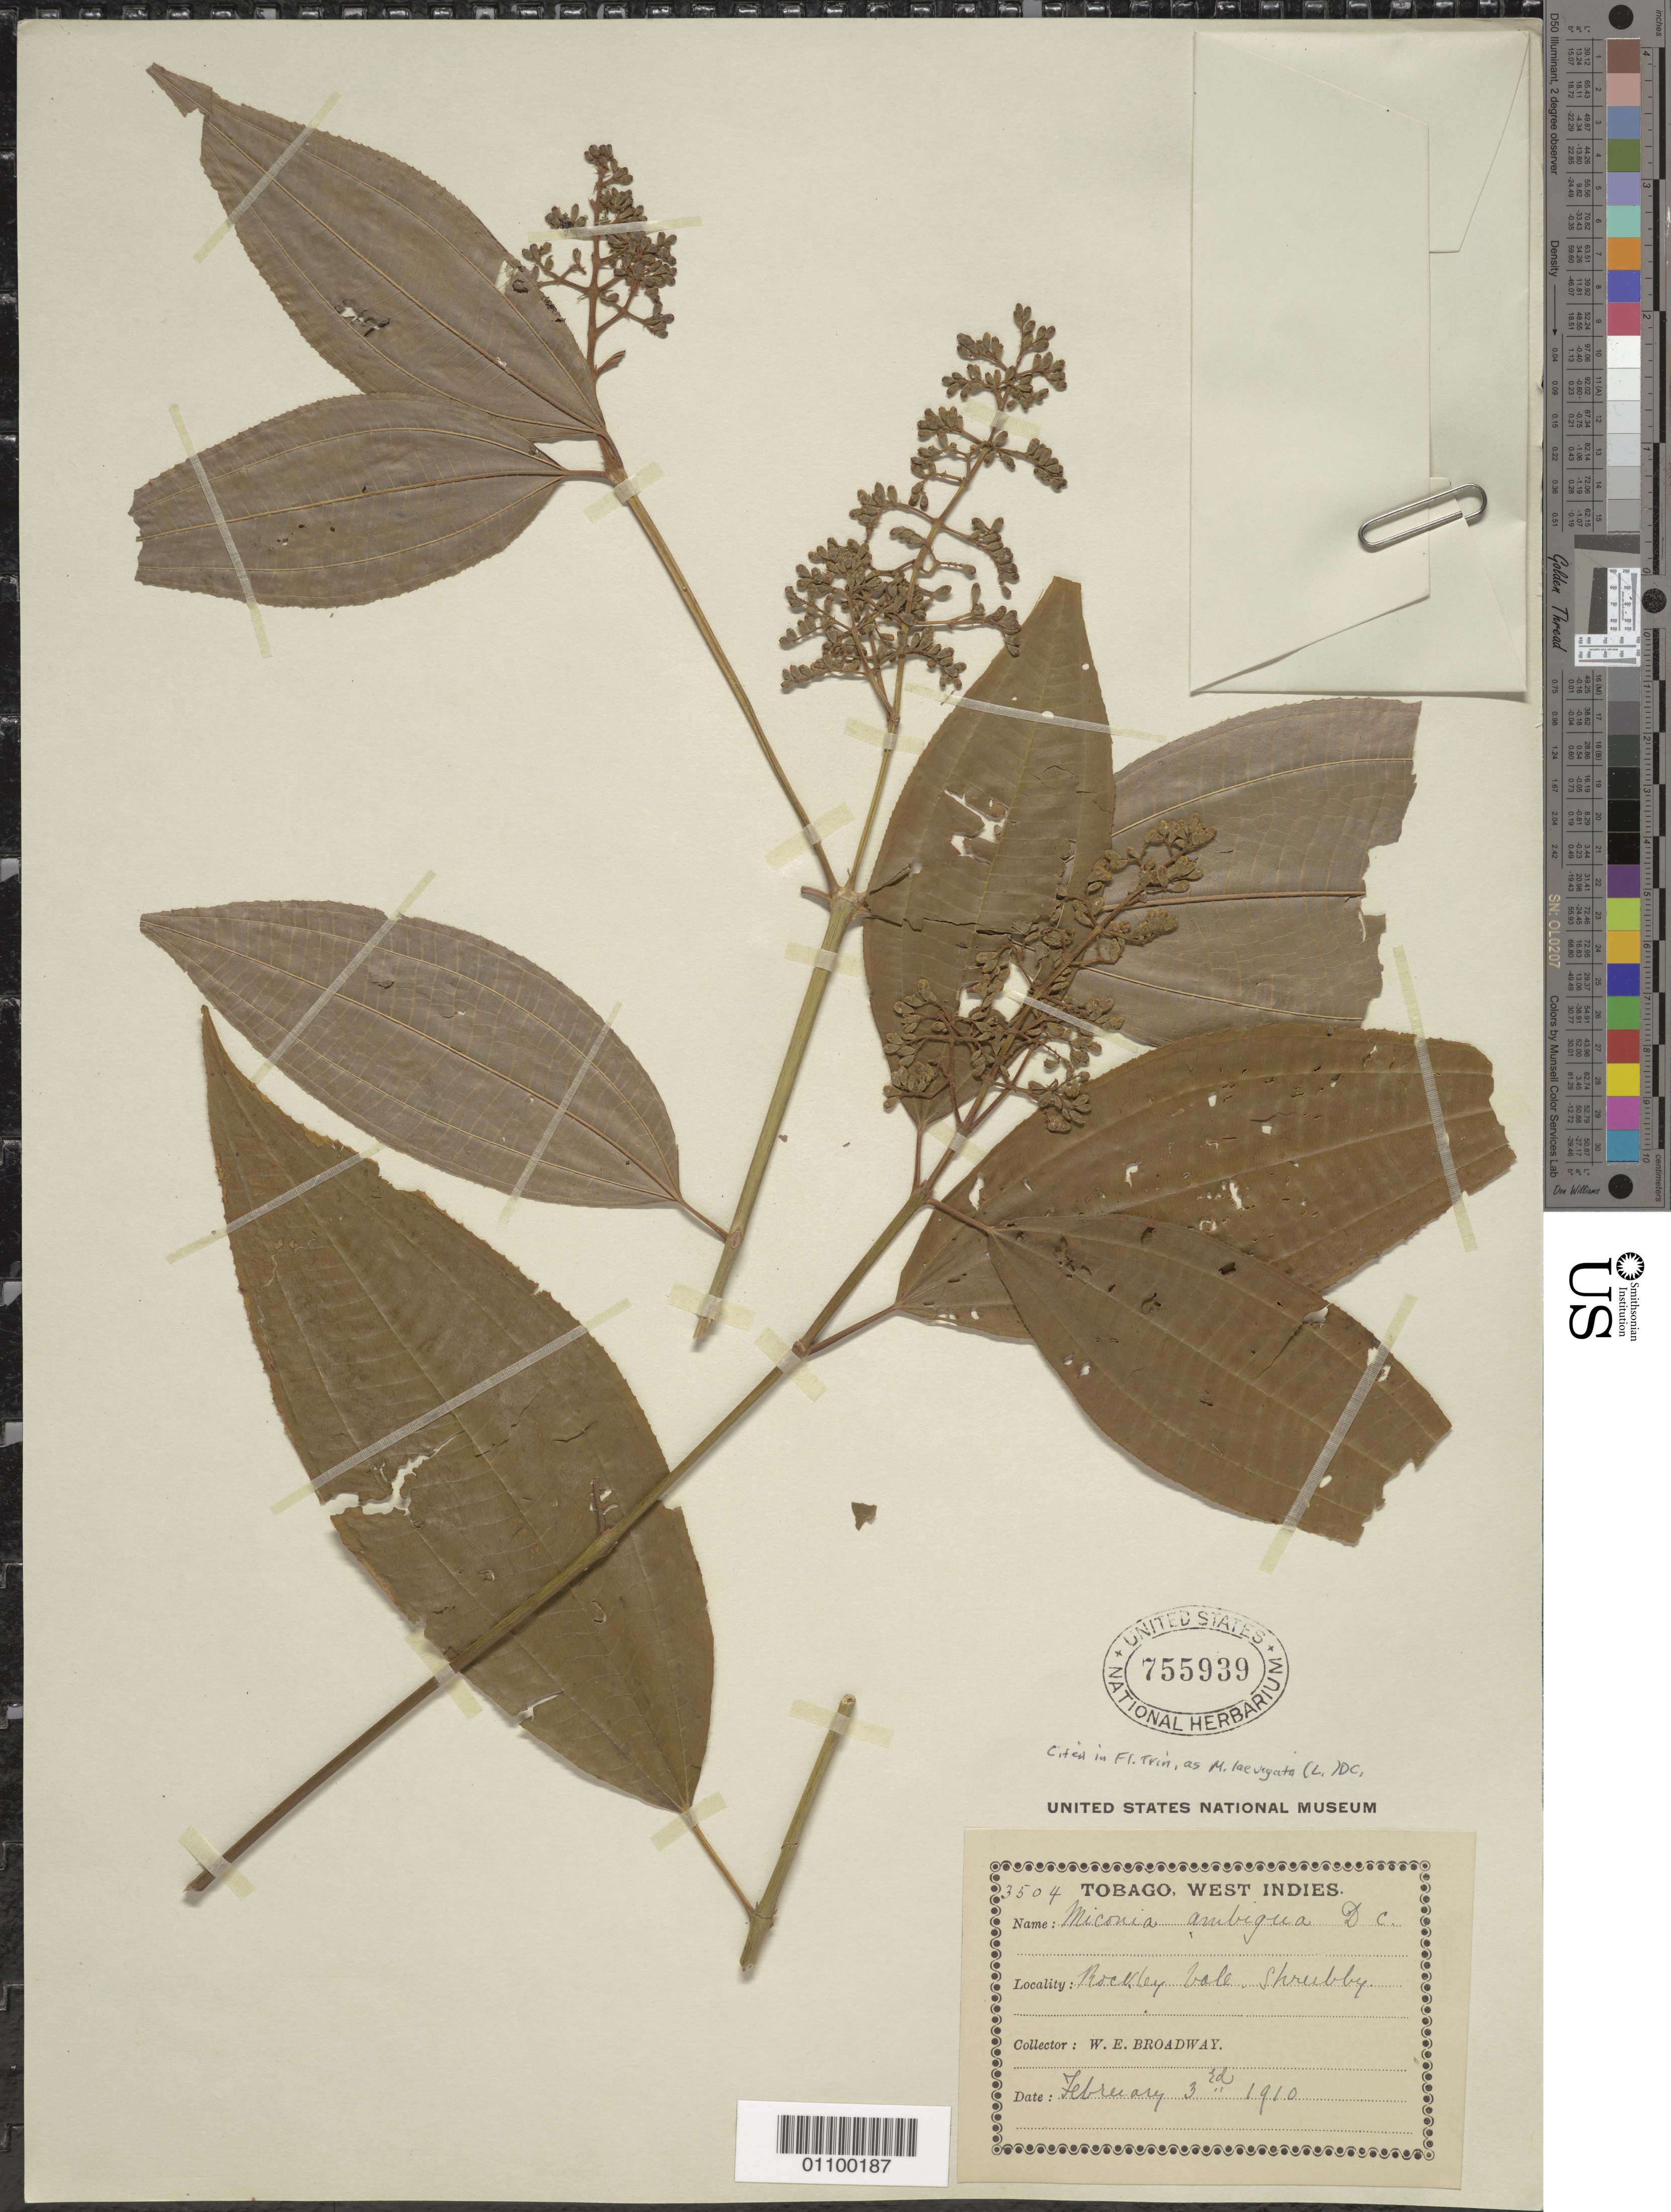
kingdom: Plantae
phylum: Tracheophyta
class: Magnoliopsida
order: Myrtales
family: Melastomataceae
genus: Miconia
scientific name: Miconia laevigata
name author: (L.) D. Don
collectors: W. E. Broadway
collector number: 3504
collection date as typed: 30 Feb 1910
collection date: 1910-02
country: Trinidad and Tobago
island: Tobago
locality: Rockley Vale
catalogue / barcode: US 755939